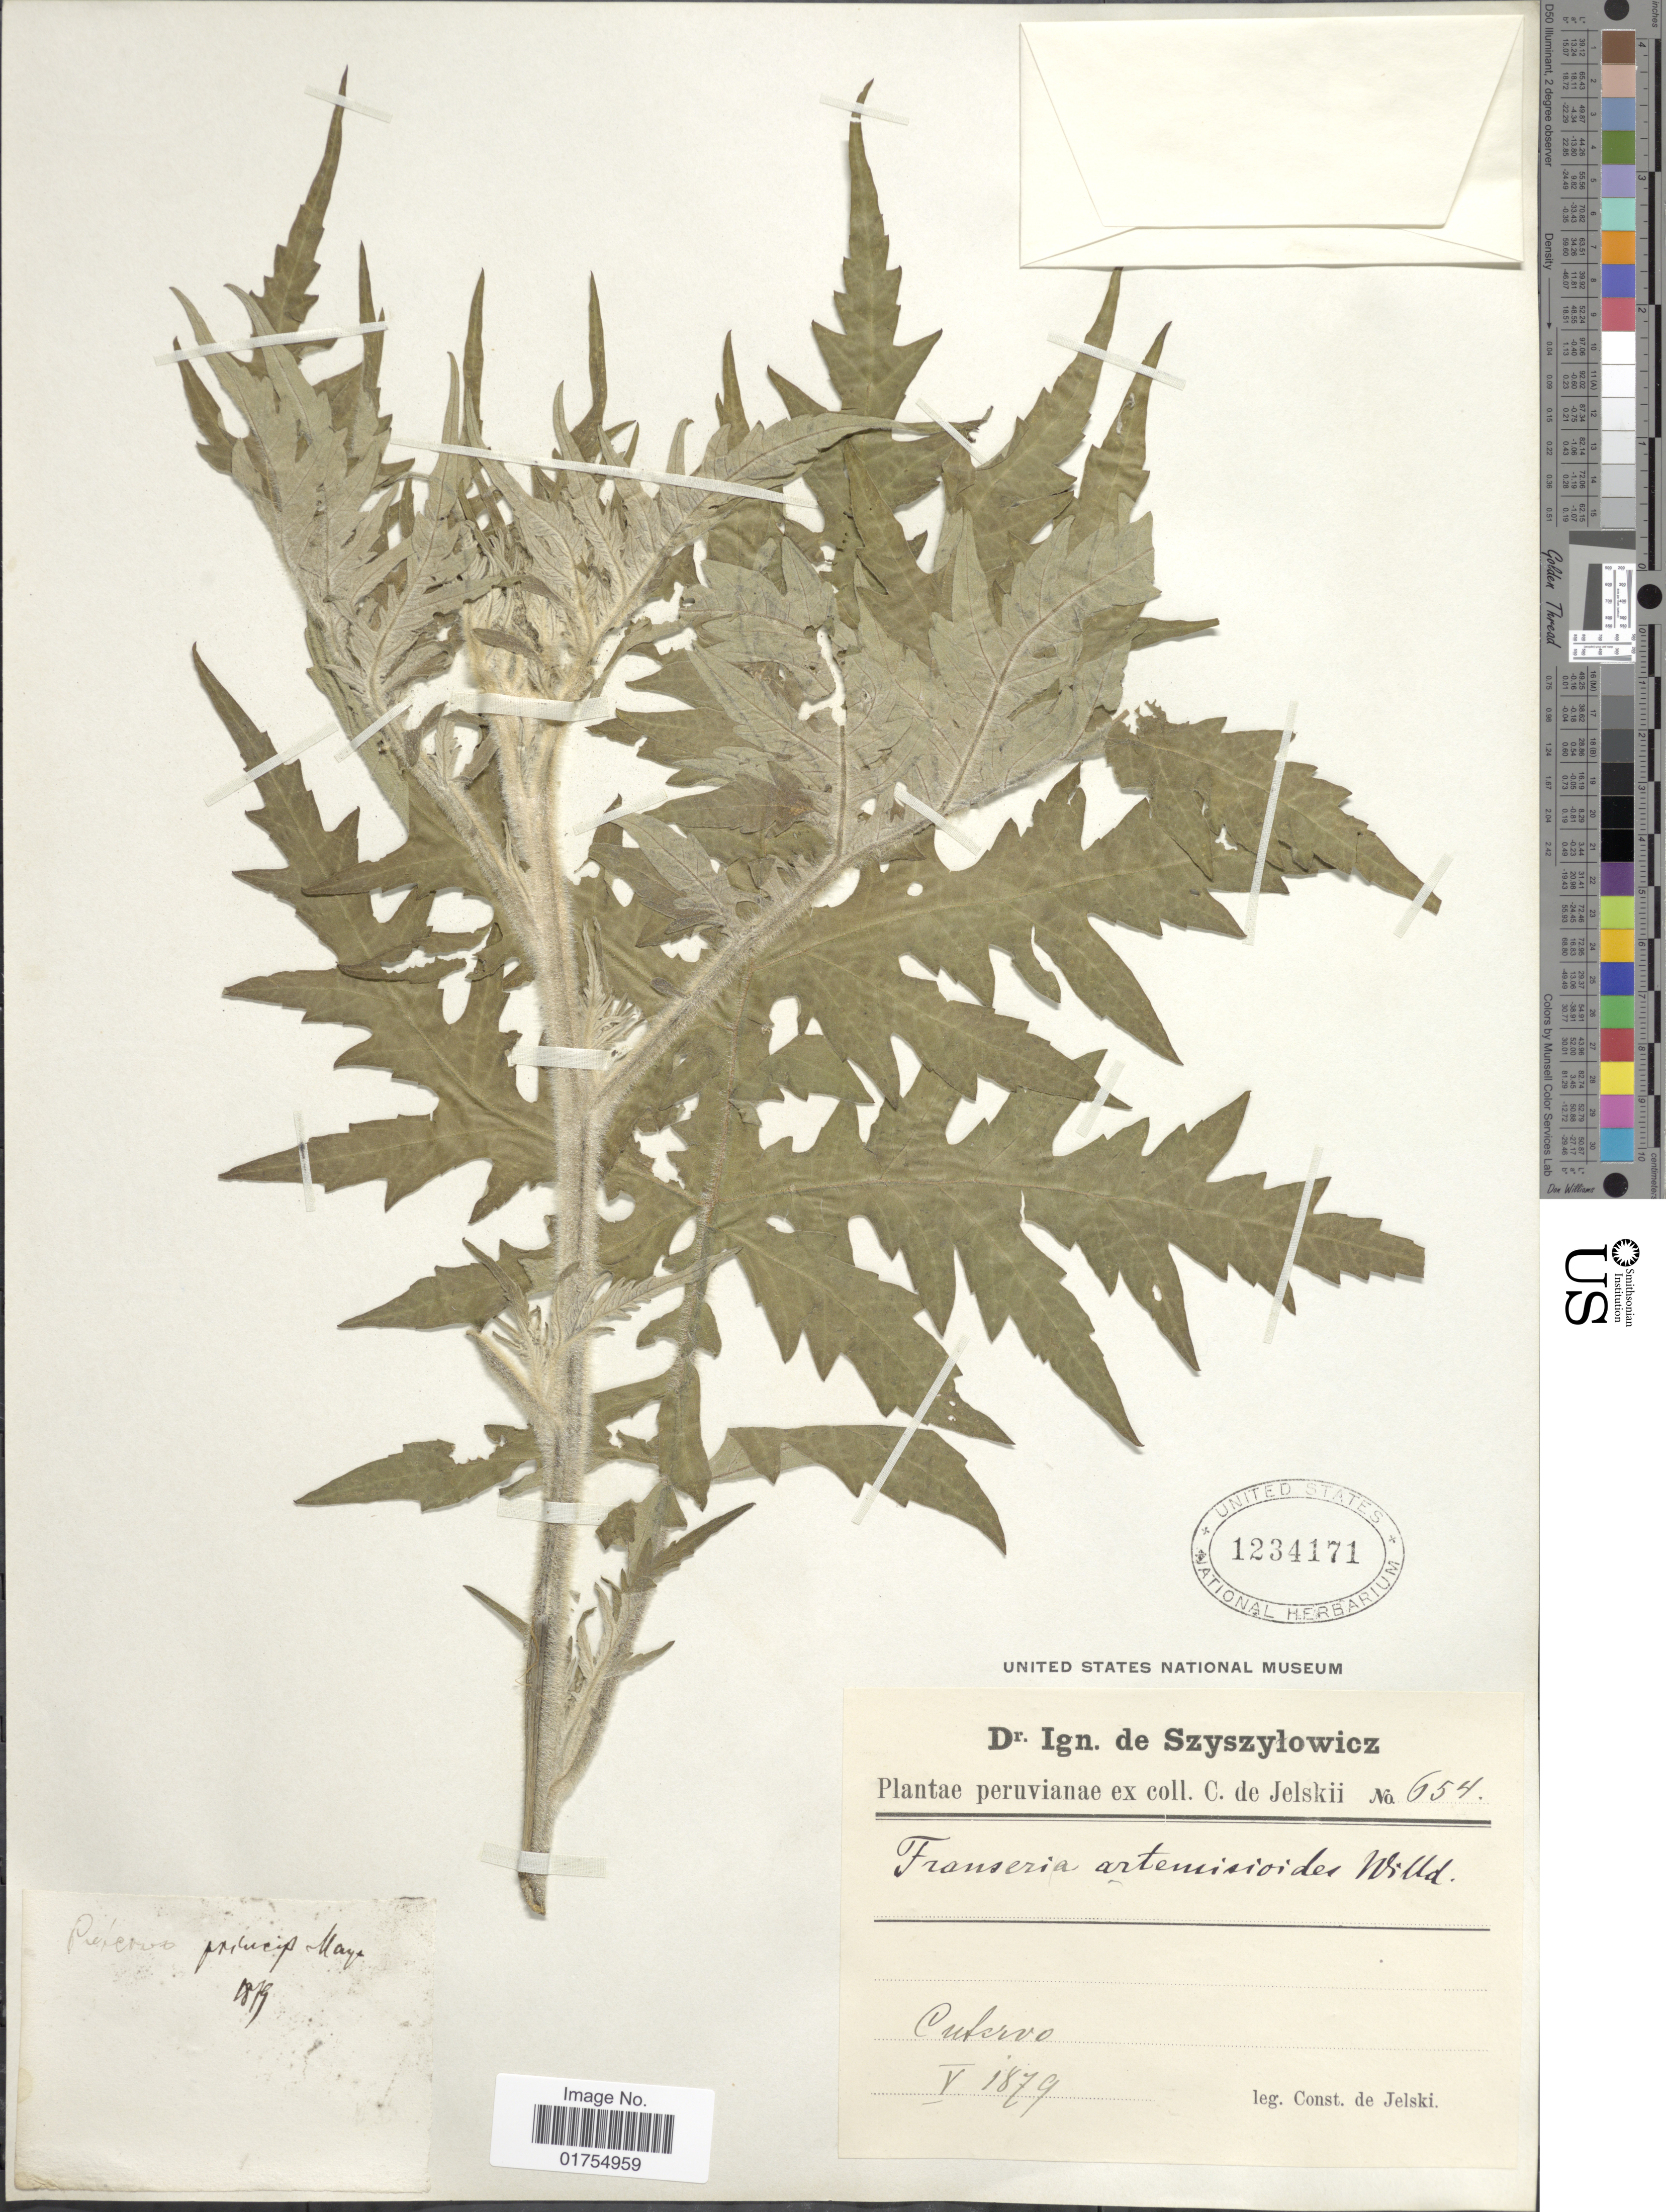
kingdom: Plantae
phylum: Tracheophyta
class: Magnoliopsida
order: Asterales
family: Asteraceae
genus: Franseria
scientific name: Franseria artemisioides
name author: Willd.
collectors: C. Jelskii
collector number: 654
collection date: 1879-05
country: Peru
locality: Cutervo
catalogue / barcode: US 1234171